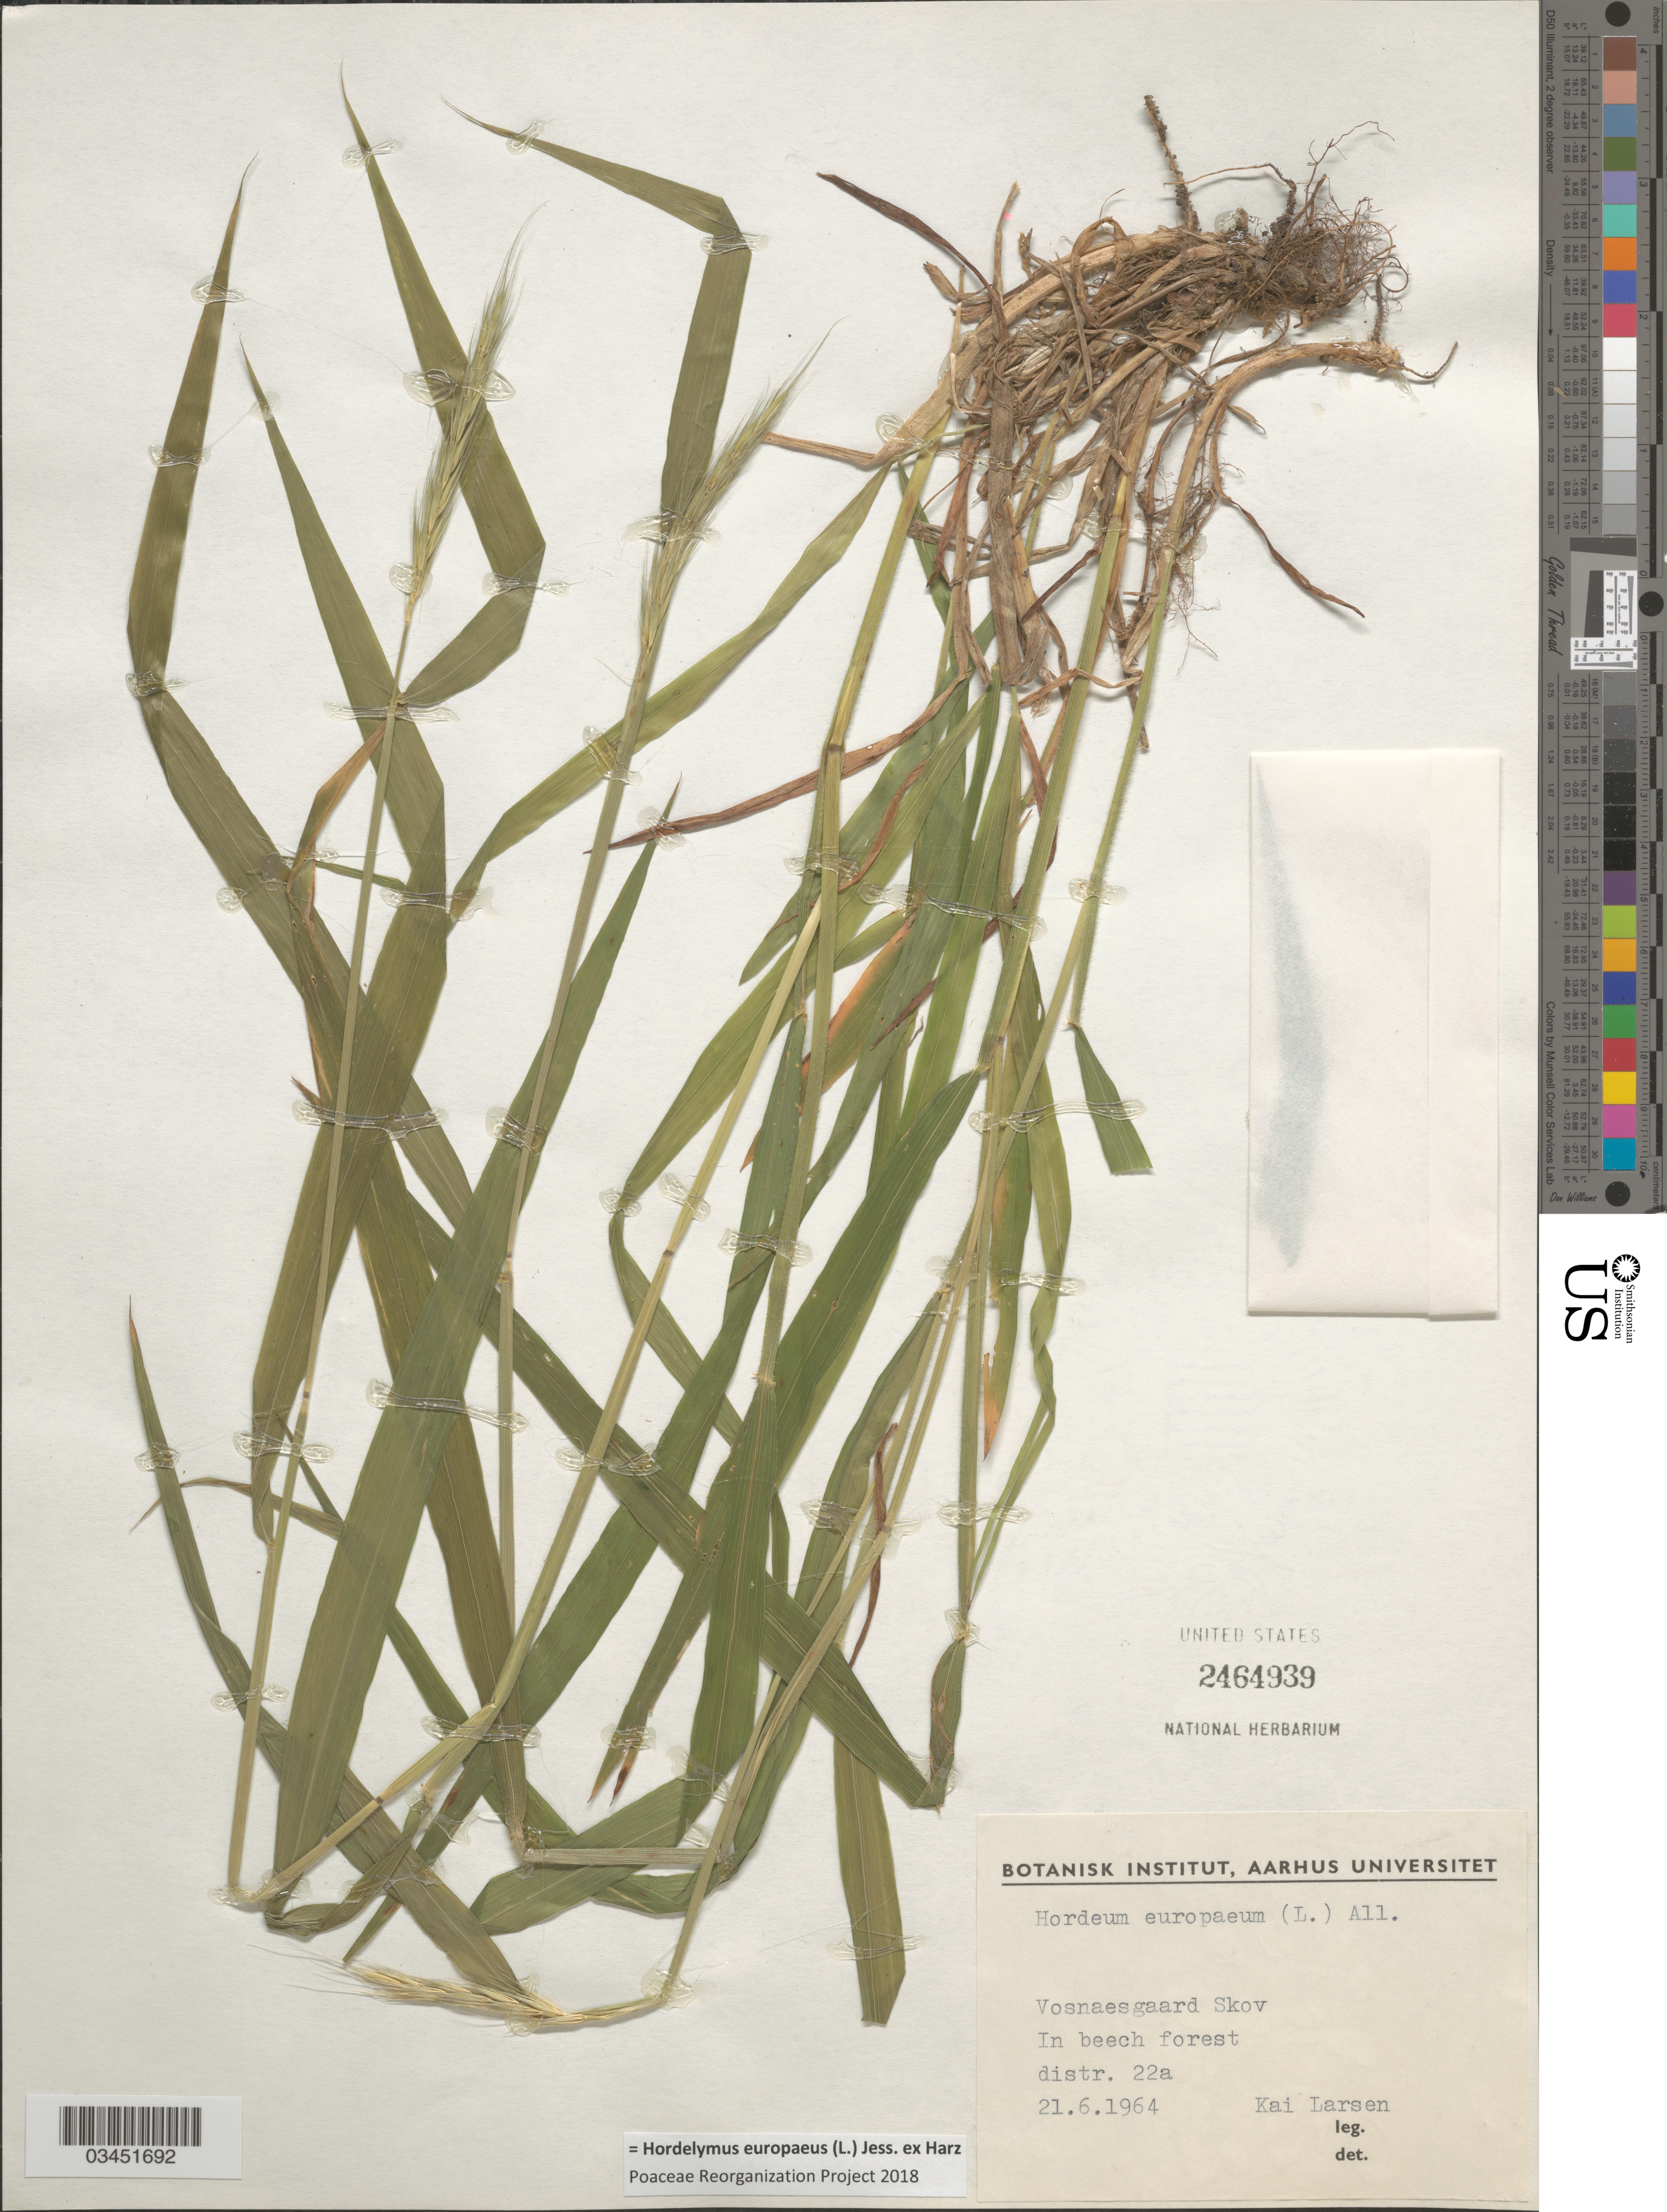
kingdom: Plantae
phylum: Tracheophyta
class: Liliopsida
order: Poales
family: Poaceae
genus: Hordelymus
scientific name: Hordelymus europaeus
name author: (L.) Jess. ex Harz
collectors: K. Larsen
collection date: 1964-06-21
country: Denmark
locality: Vosnaesgaard Skov. In beech forest distr. 22a.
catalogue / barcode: US 2464939